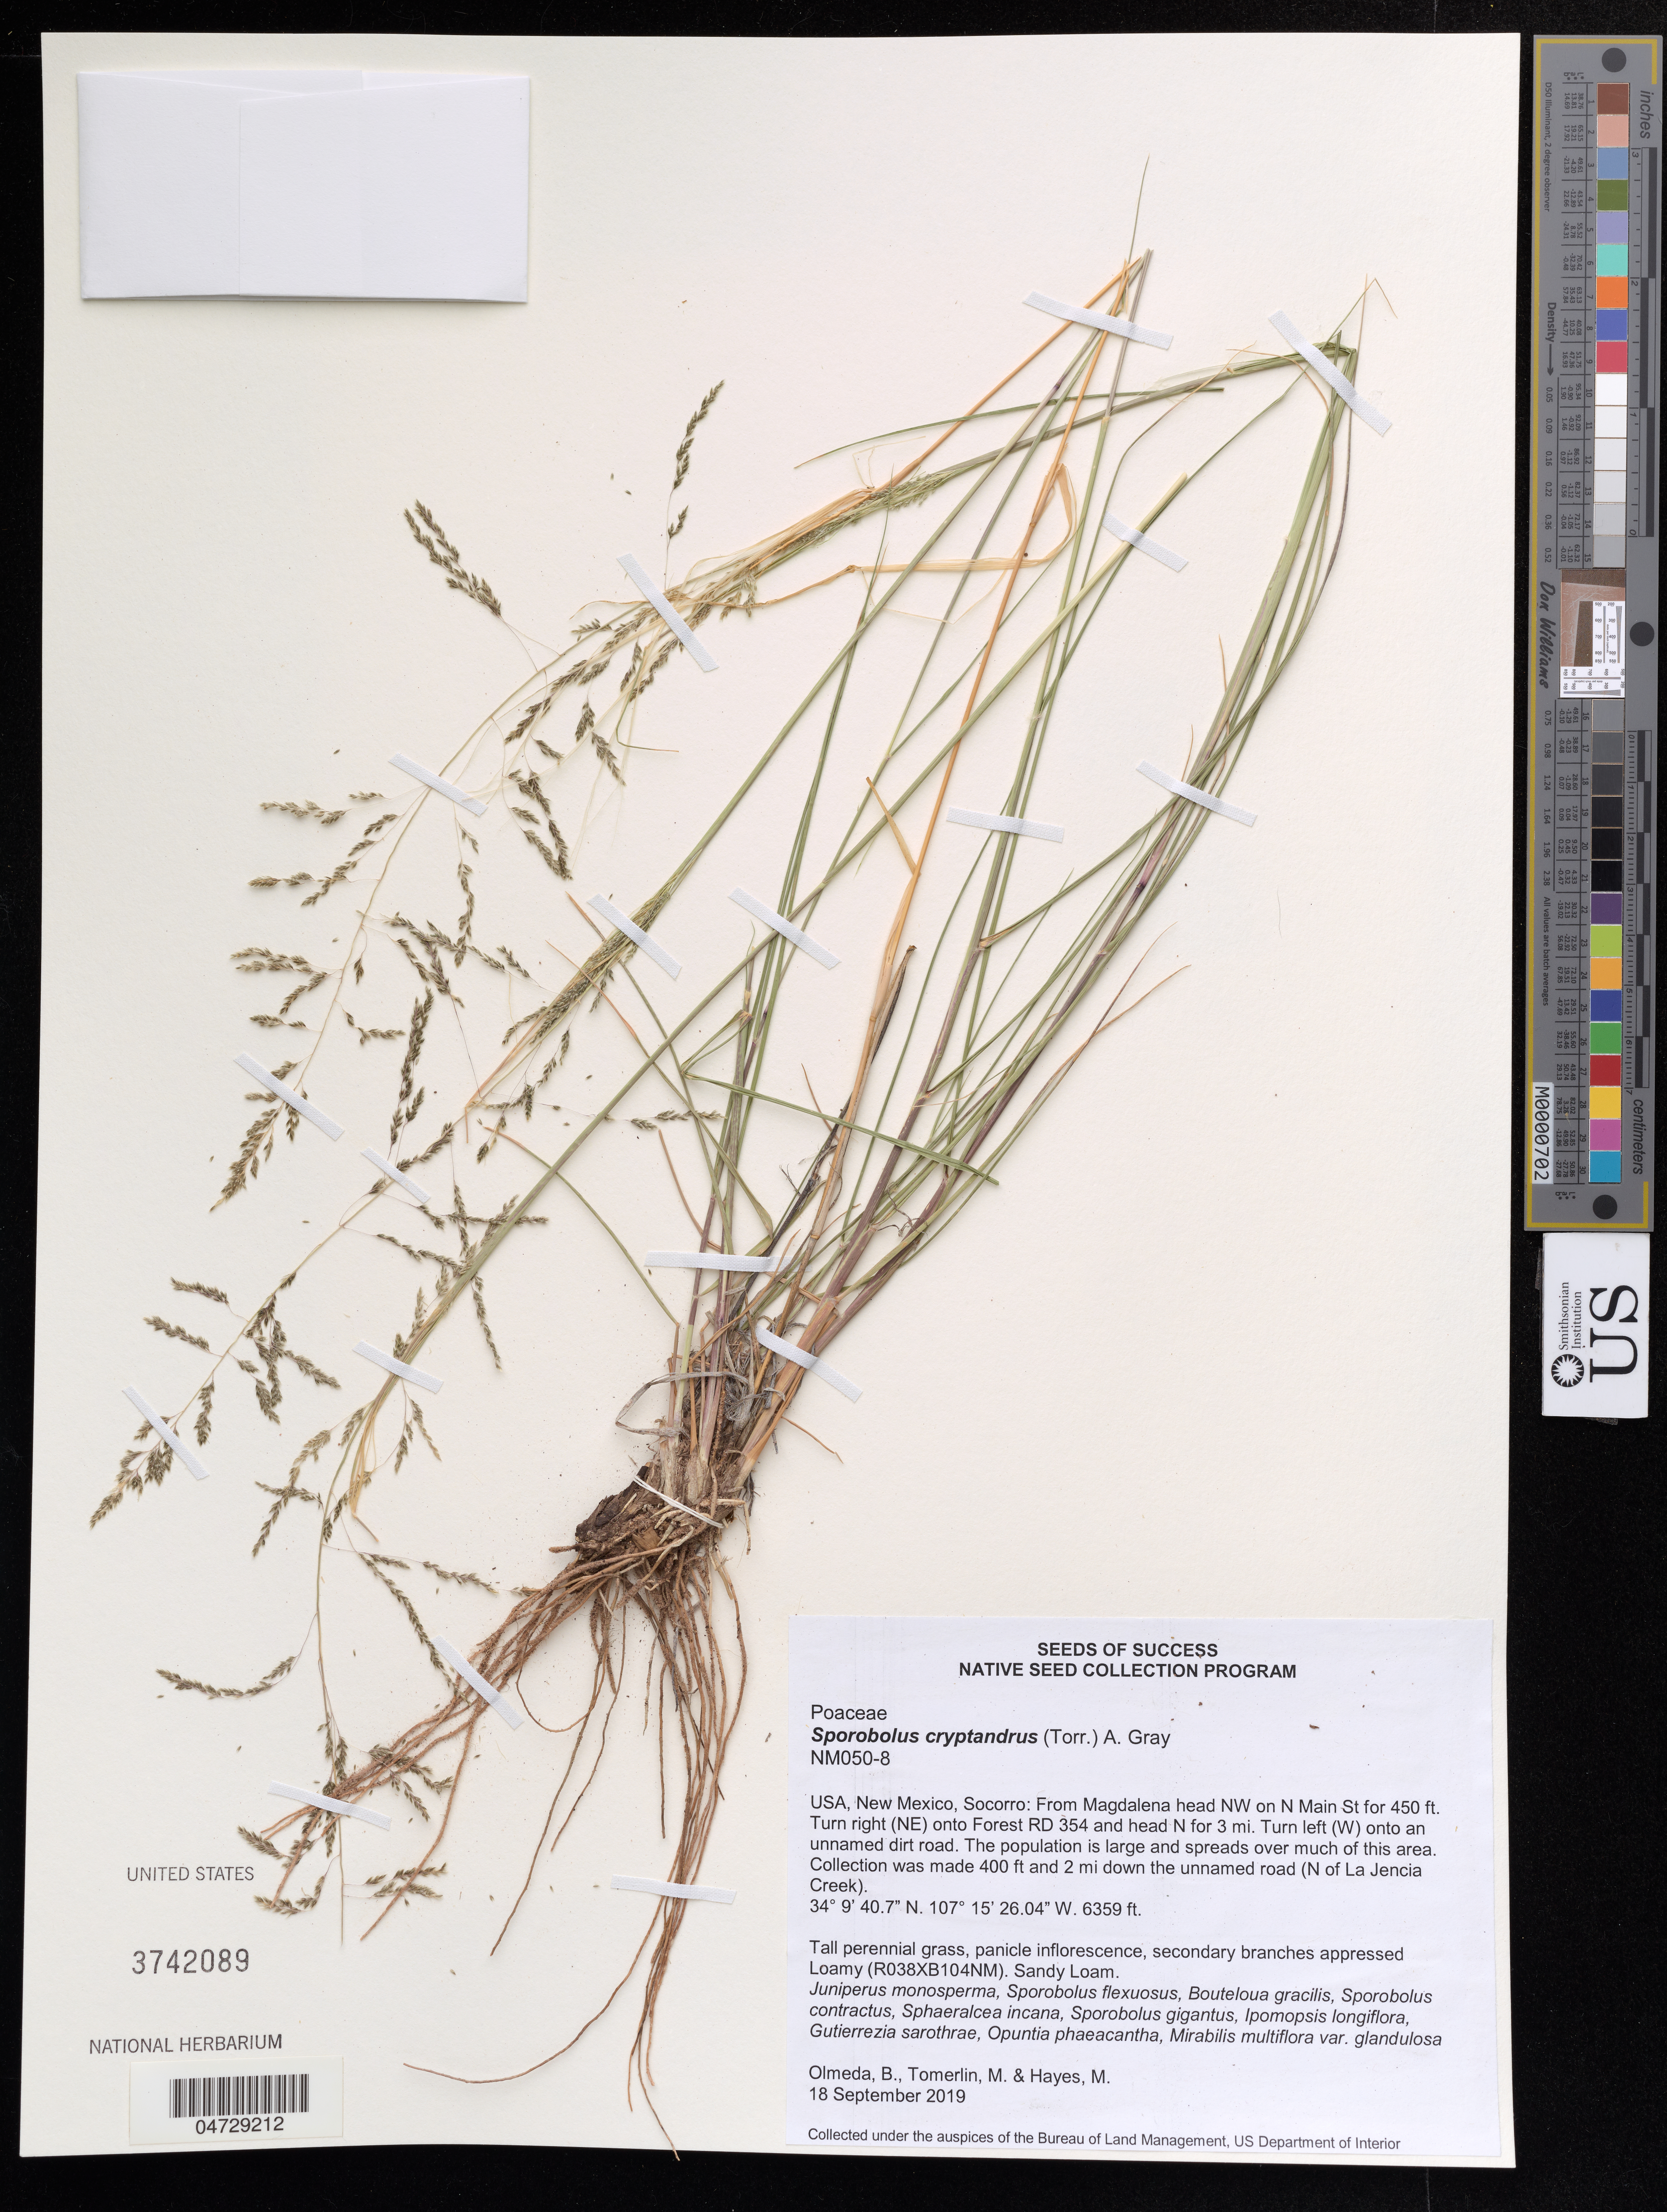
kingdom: Plantae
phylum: Tracheophyta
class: Liliopsida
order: Poales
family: Poaceae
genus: Sporobolus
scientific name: Sporobolus cryptandrus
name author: (Torr.) A. Gray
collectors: B. Olmeda, M. Tomerlin & M. Hayes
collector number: NM050-8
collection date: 2019-09-18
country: United States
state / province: New Mexico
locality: Socorro: From Magdalena head NW on N main St for 450 ft.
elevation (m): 1938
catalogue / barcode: US 3742089